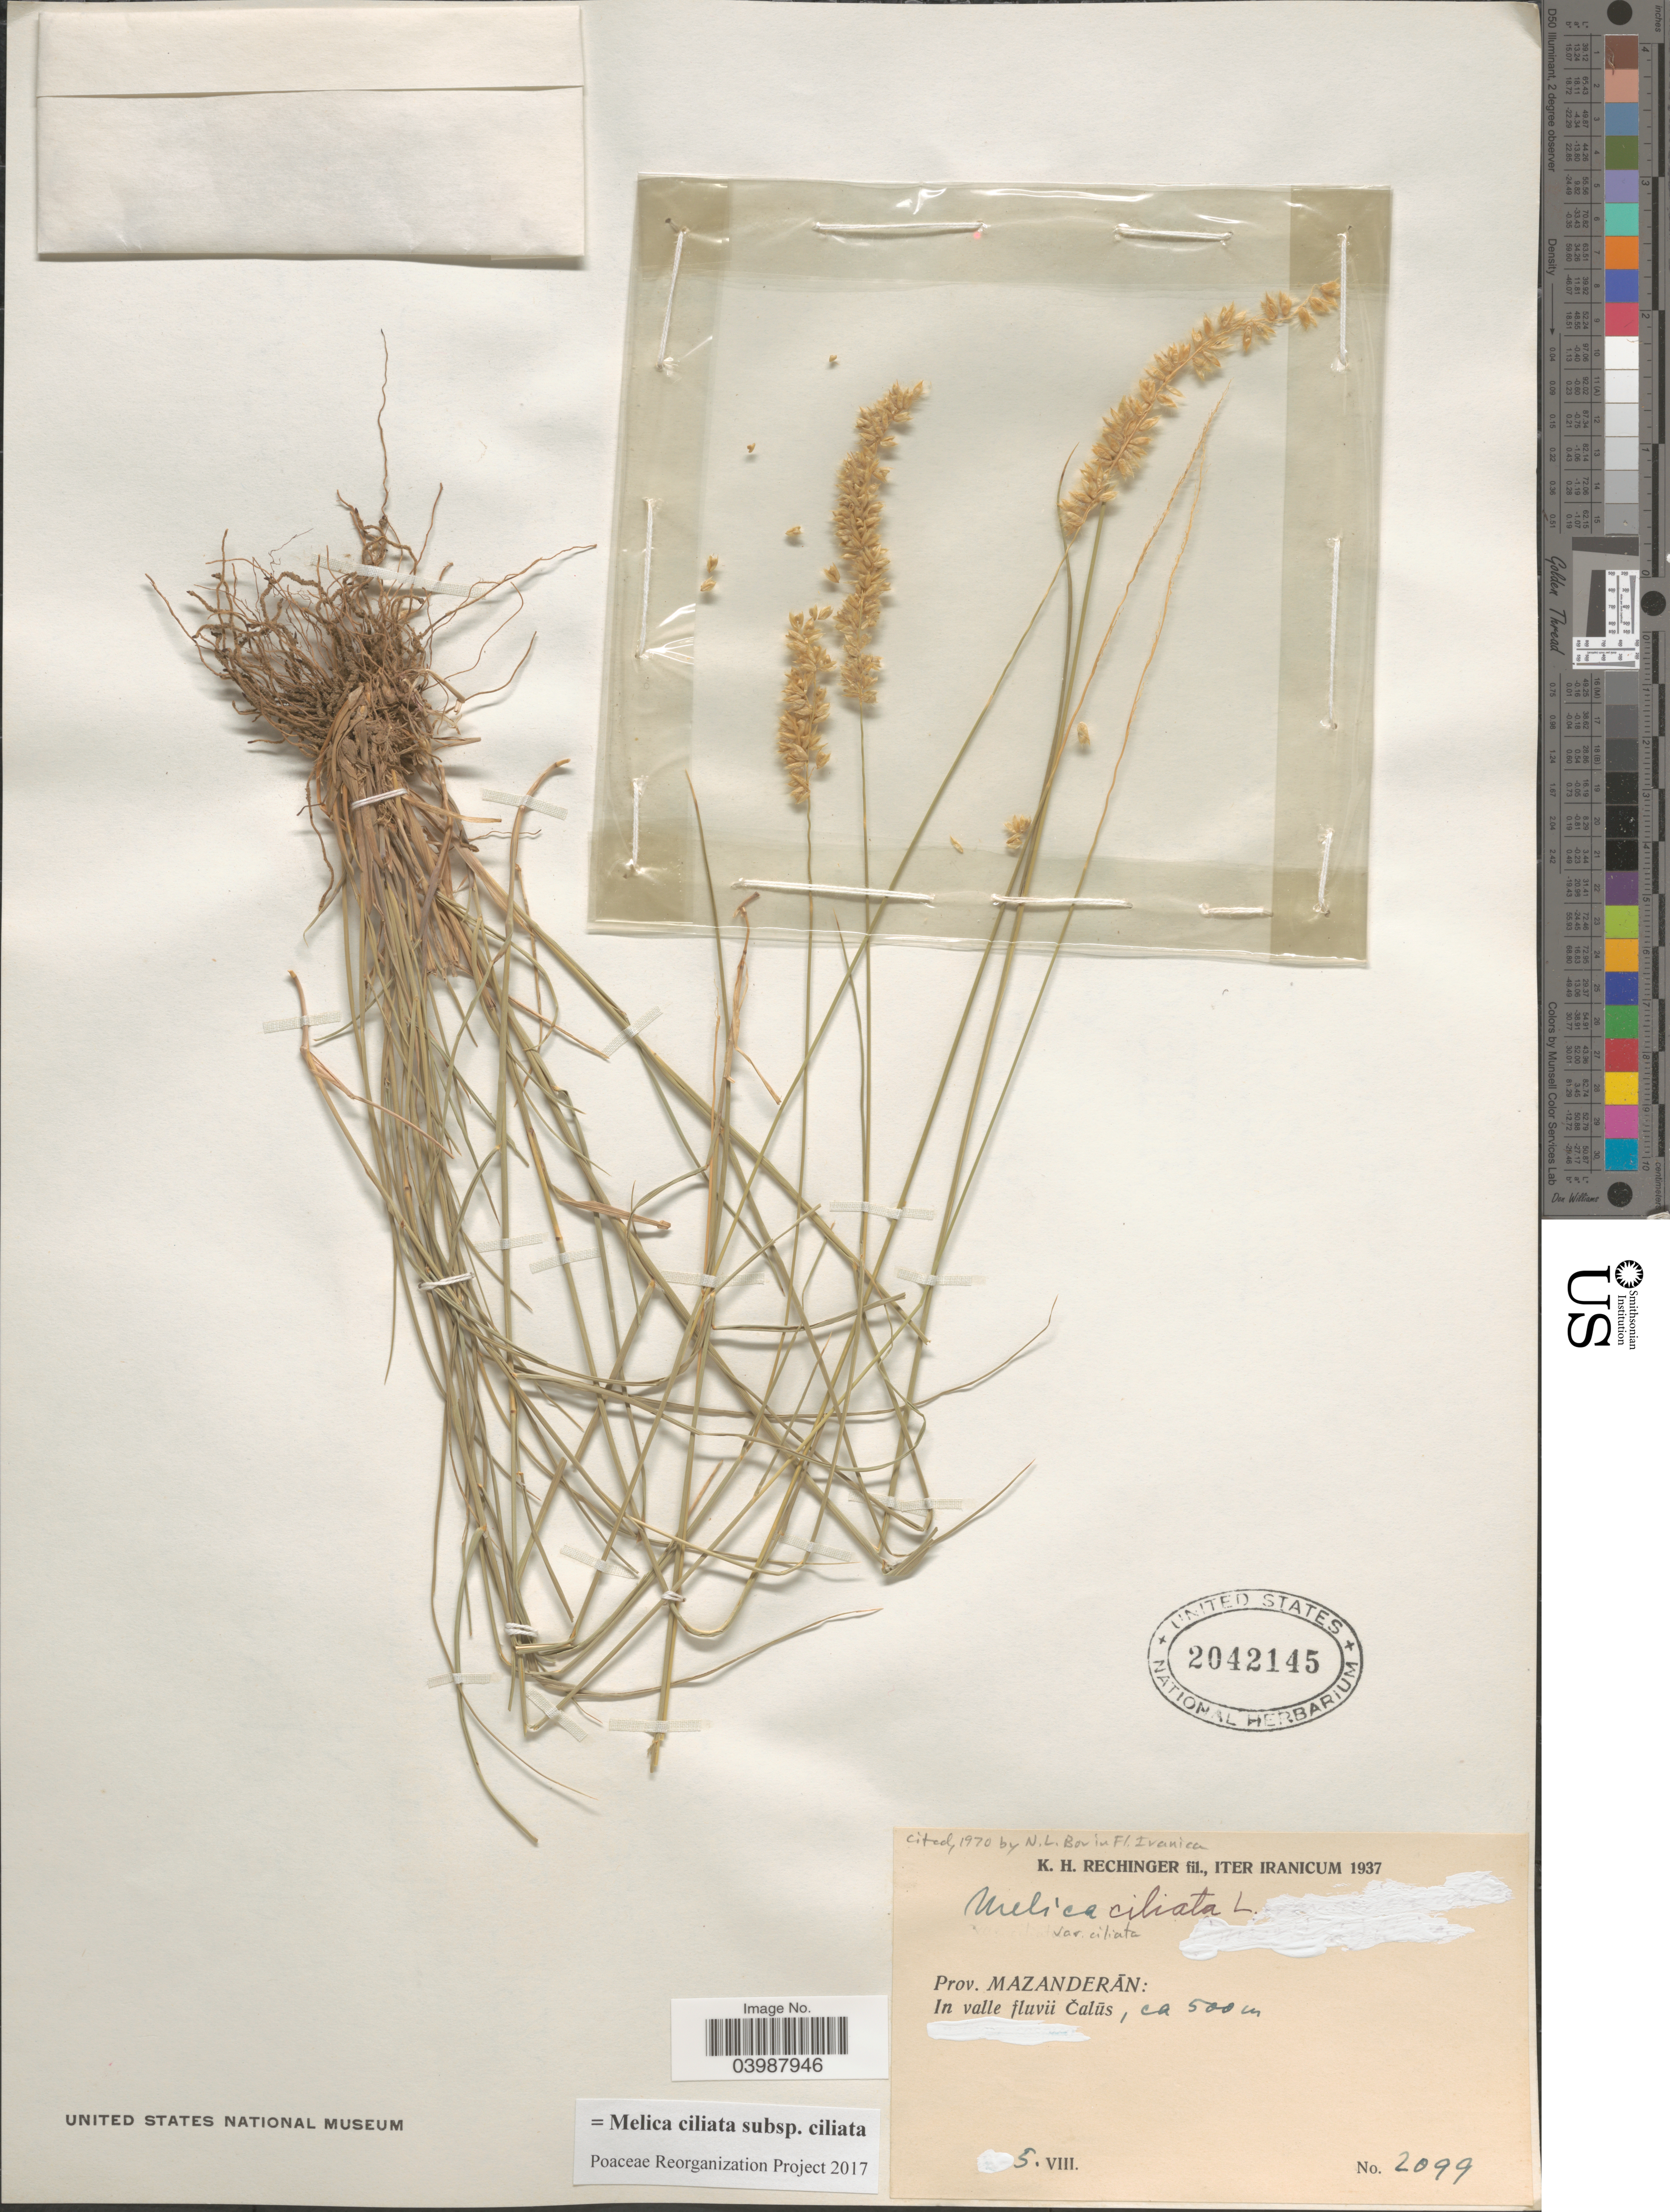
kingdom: Plantae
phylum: Tracheophyta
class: Liliopsida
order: Poales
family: Poaceae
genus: Melica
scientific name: Melica ciliata subsp. ciliata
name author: L.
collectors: K. H. Rechinger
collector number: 2099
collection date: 1937-08-05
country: Iran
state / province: Mazandaran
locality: In valle fluvii Čalūs.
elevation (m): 500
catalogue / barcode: US 2042145